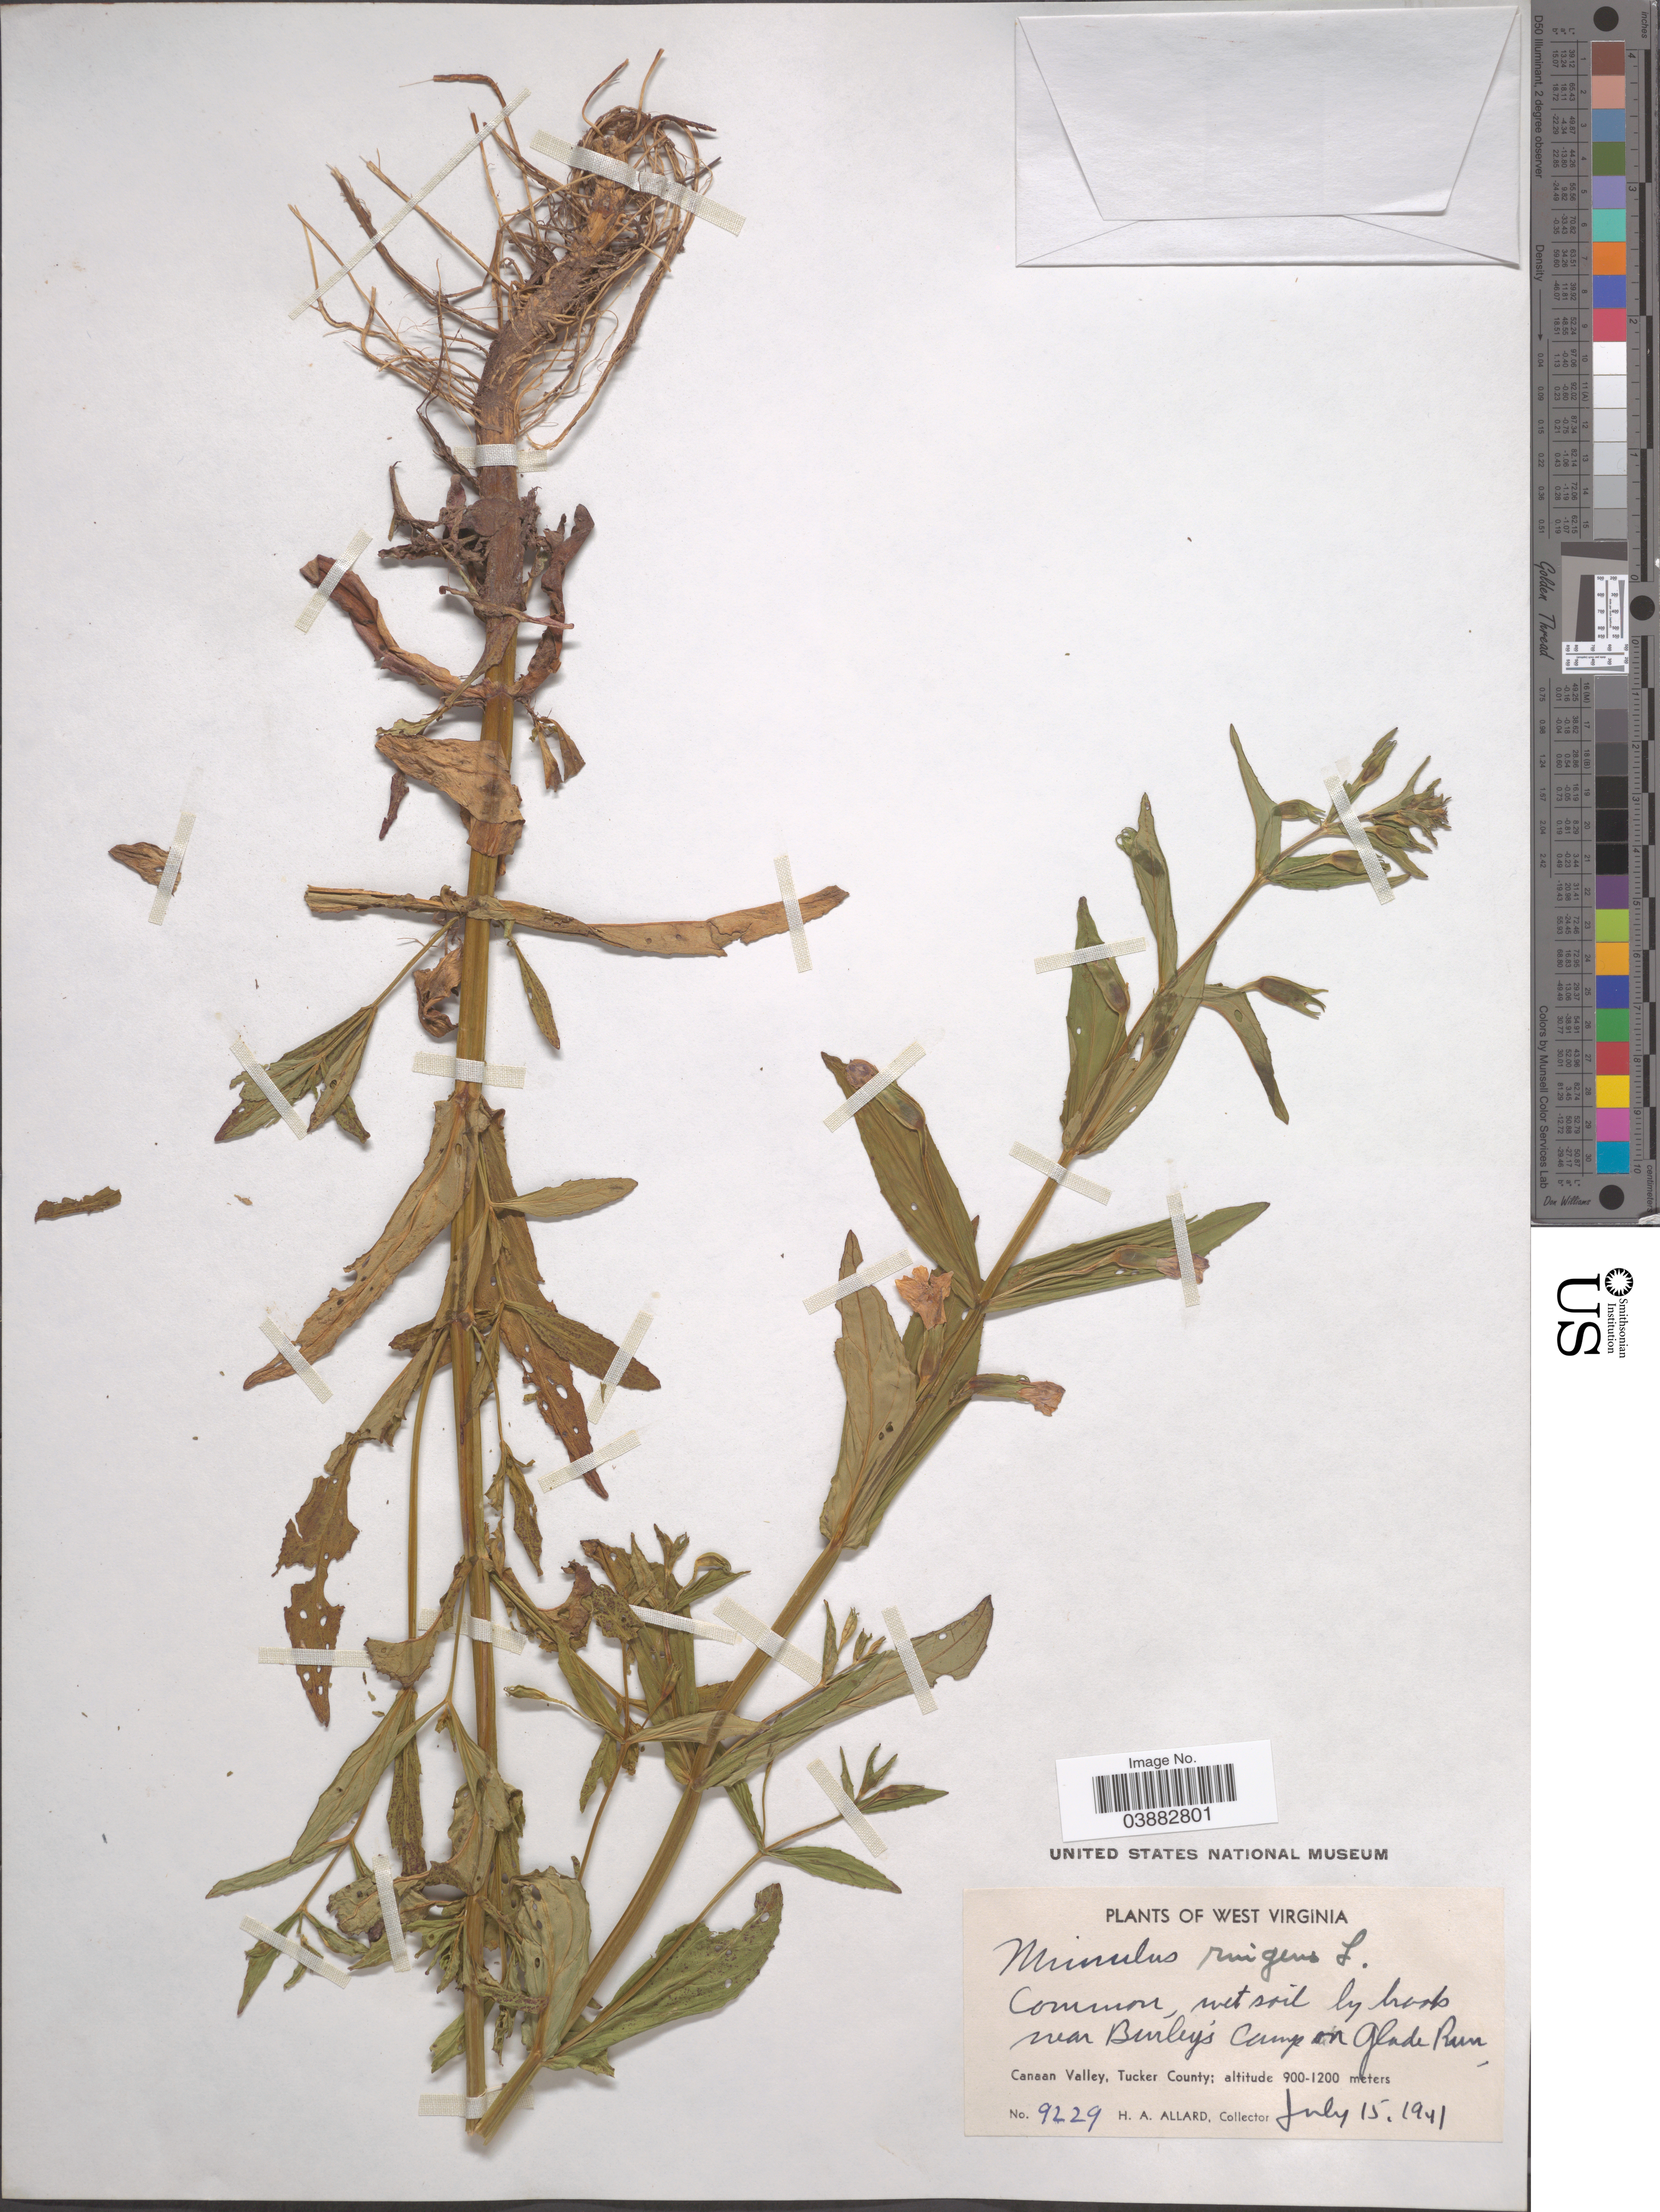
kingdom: Plantae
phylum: Tracheophyta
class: Magnoliopsida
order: Lamiales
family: Phrymaceae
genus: Mimulus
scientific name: Mimulus ringens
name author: L.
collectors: H. A. Allard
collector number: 9229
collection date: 1941-07-15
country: United States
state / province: West Virginia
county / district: Tucker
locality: Near Burley's Camp on Glade Run. Canaan Valley, Tucker County.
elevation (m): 900